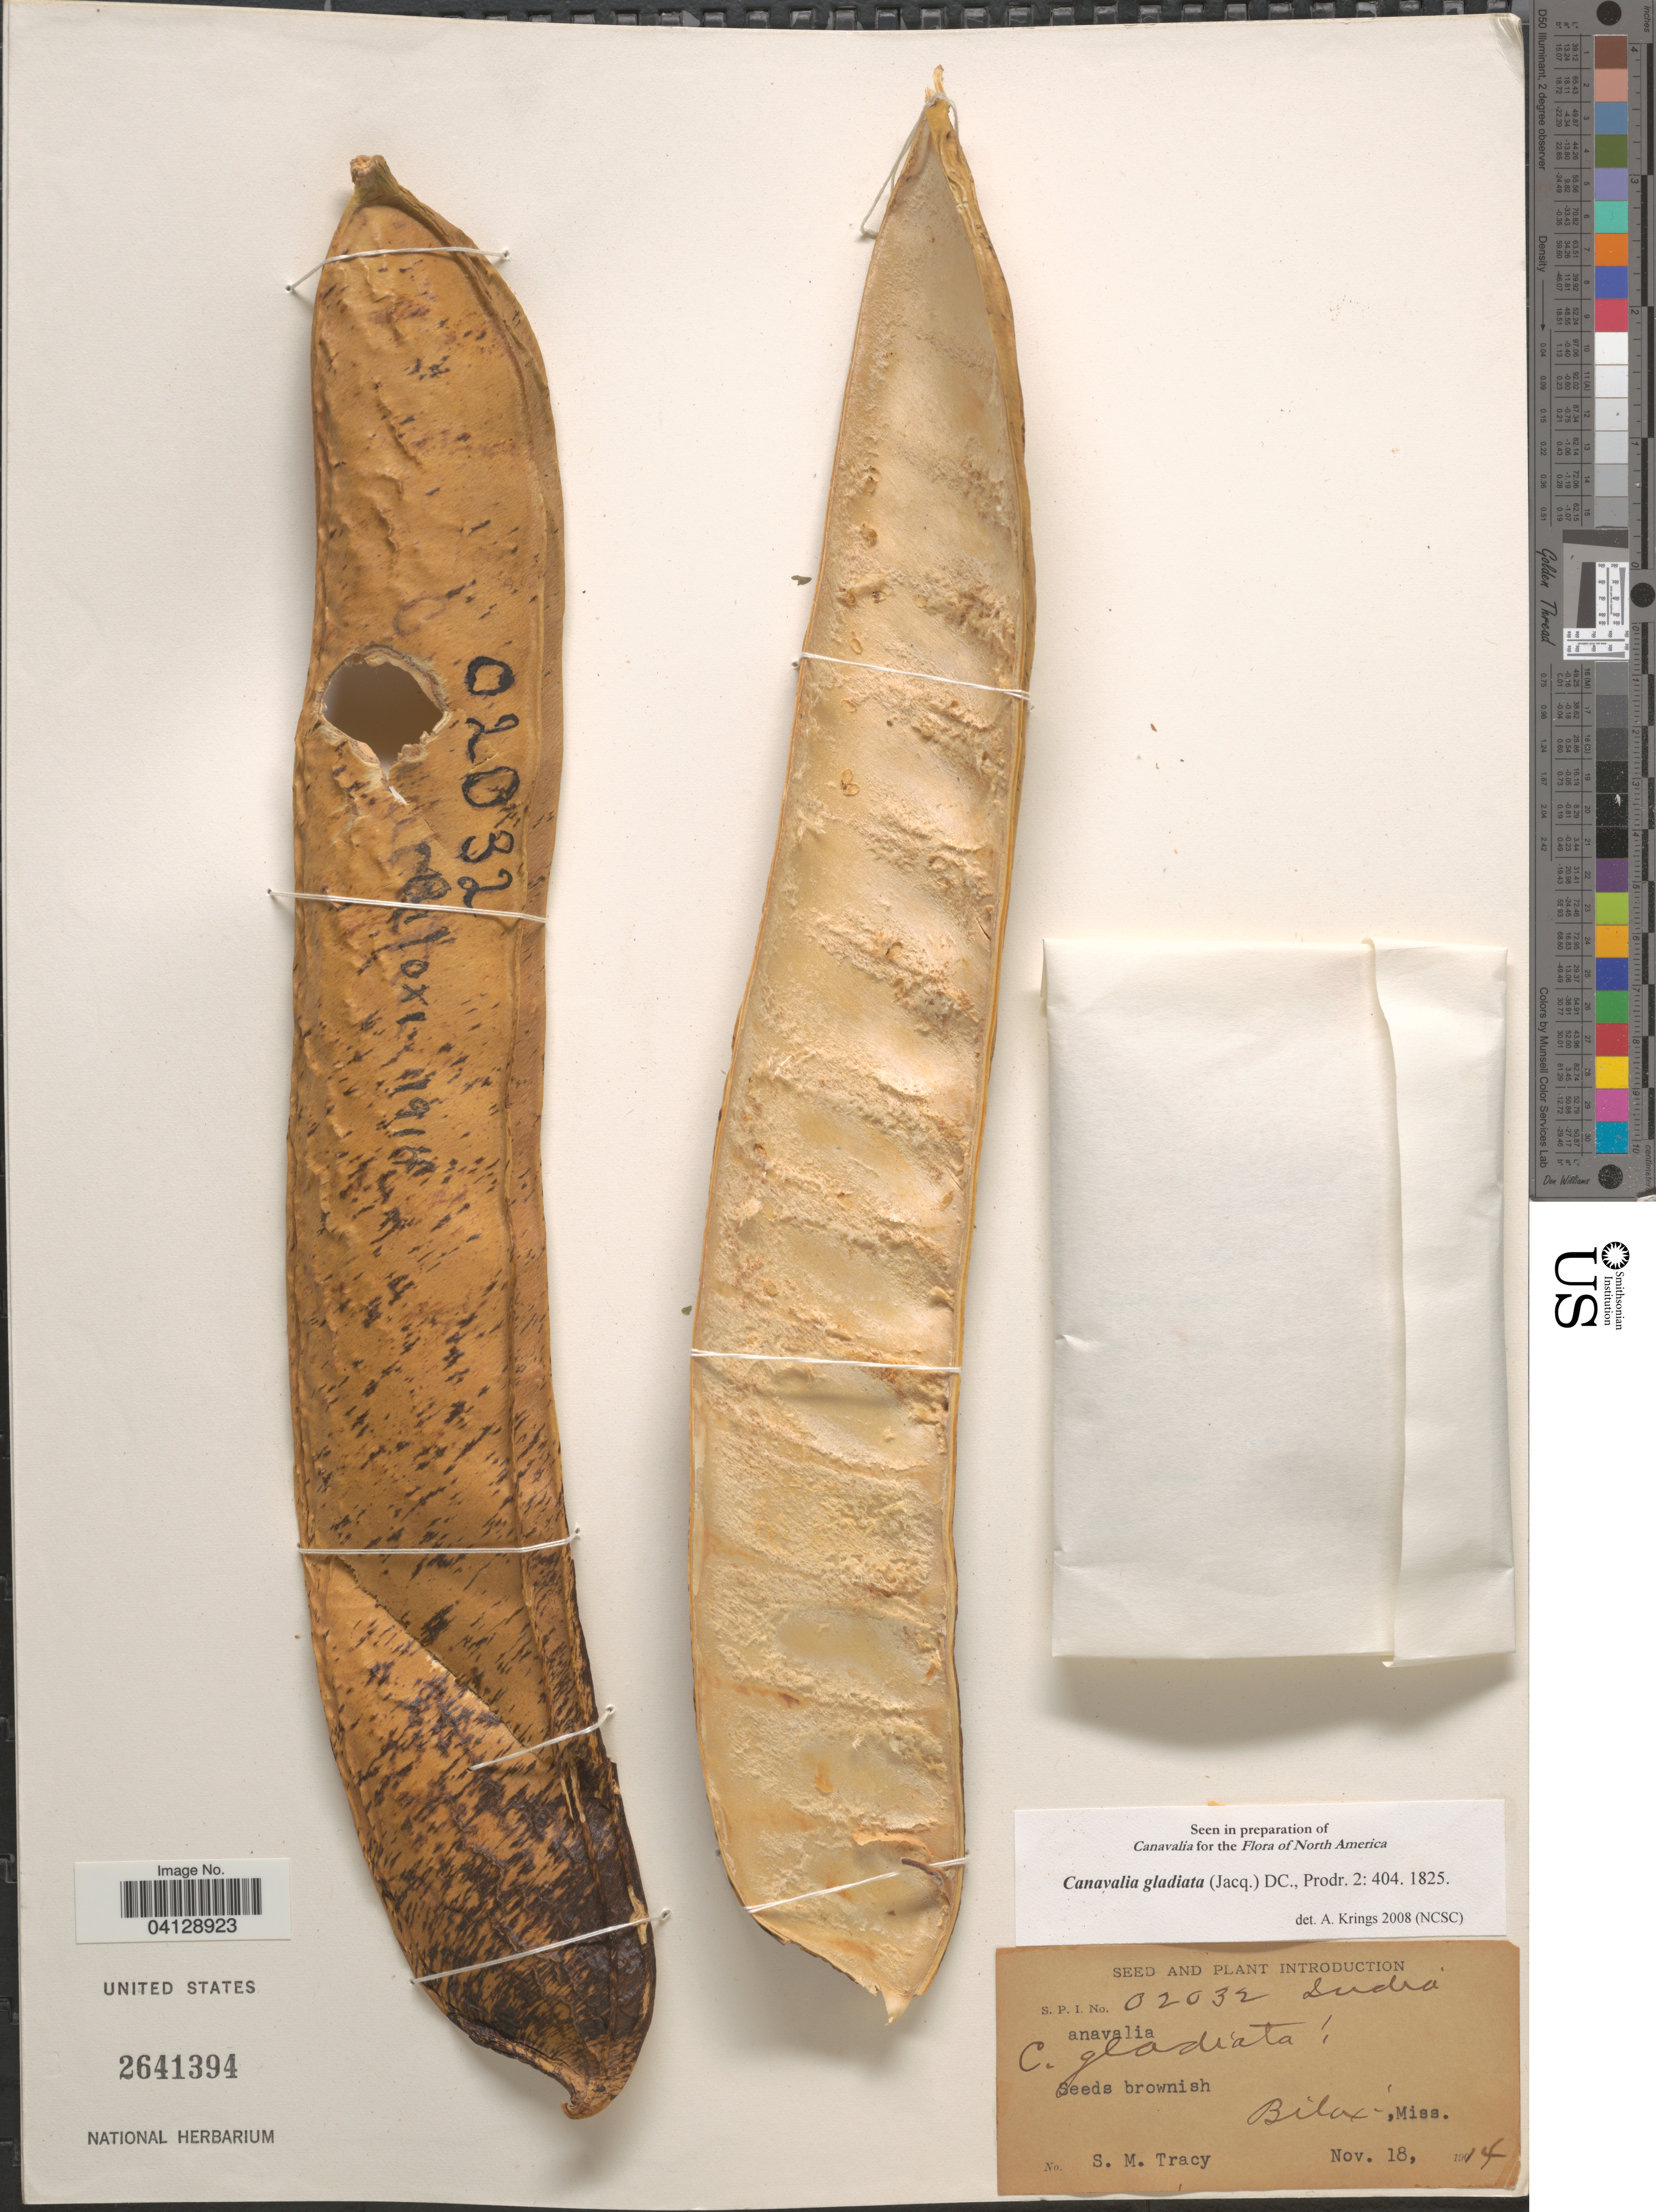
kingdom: Plantae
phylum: Tracheophyta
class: Magnoliopsida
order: Fabales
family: Fabaceae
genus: Canavalia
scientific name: Canavalia gladiata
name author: (Jacq.) DC.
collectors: S. M. Tracy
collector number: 02032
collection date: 1914-11-18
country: United States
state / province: Mississippi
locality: Biloxi.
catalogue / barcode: US 2641394